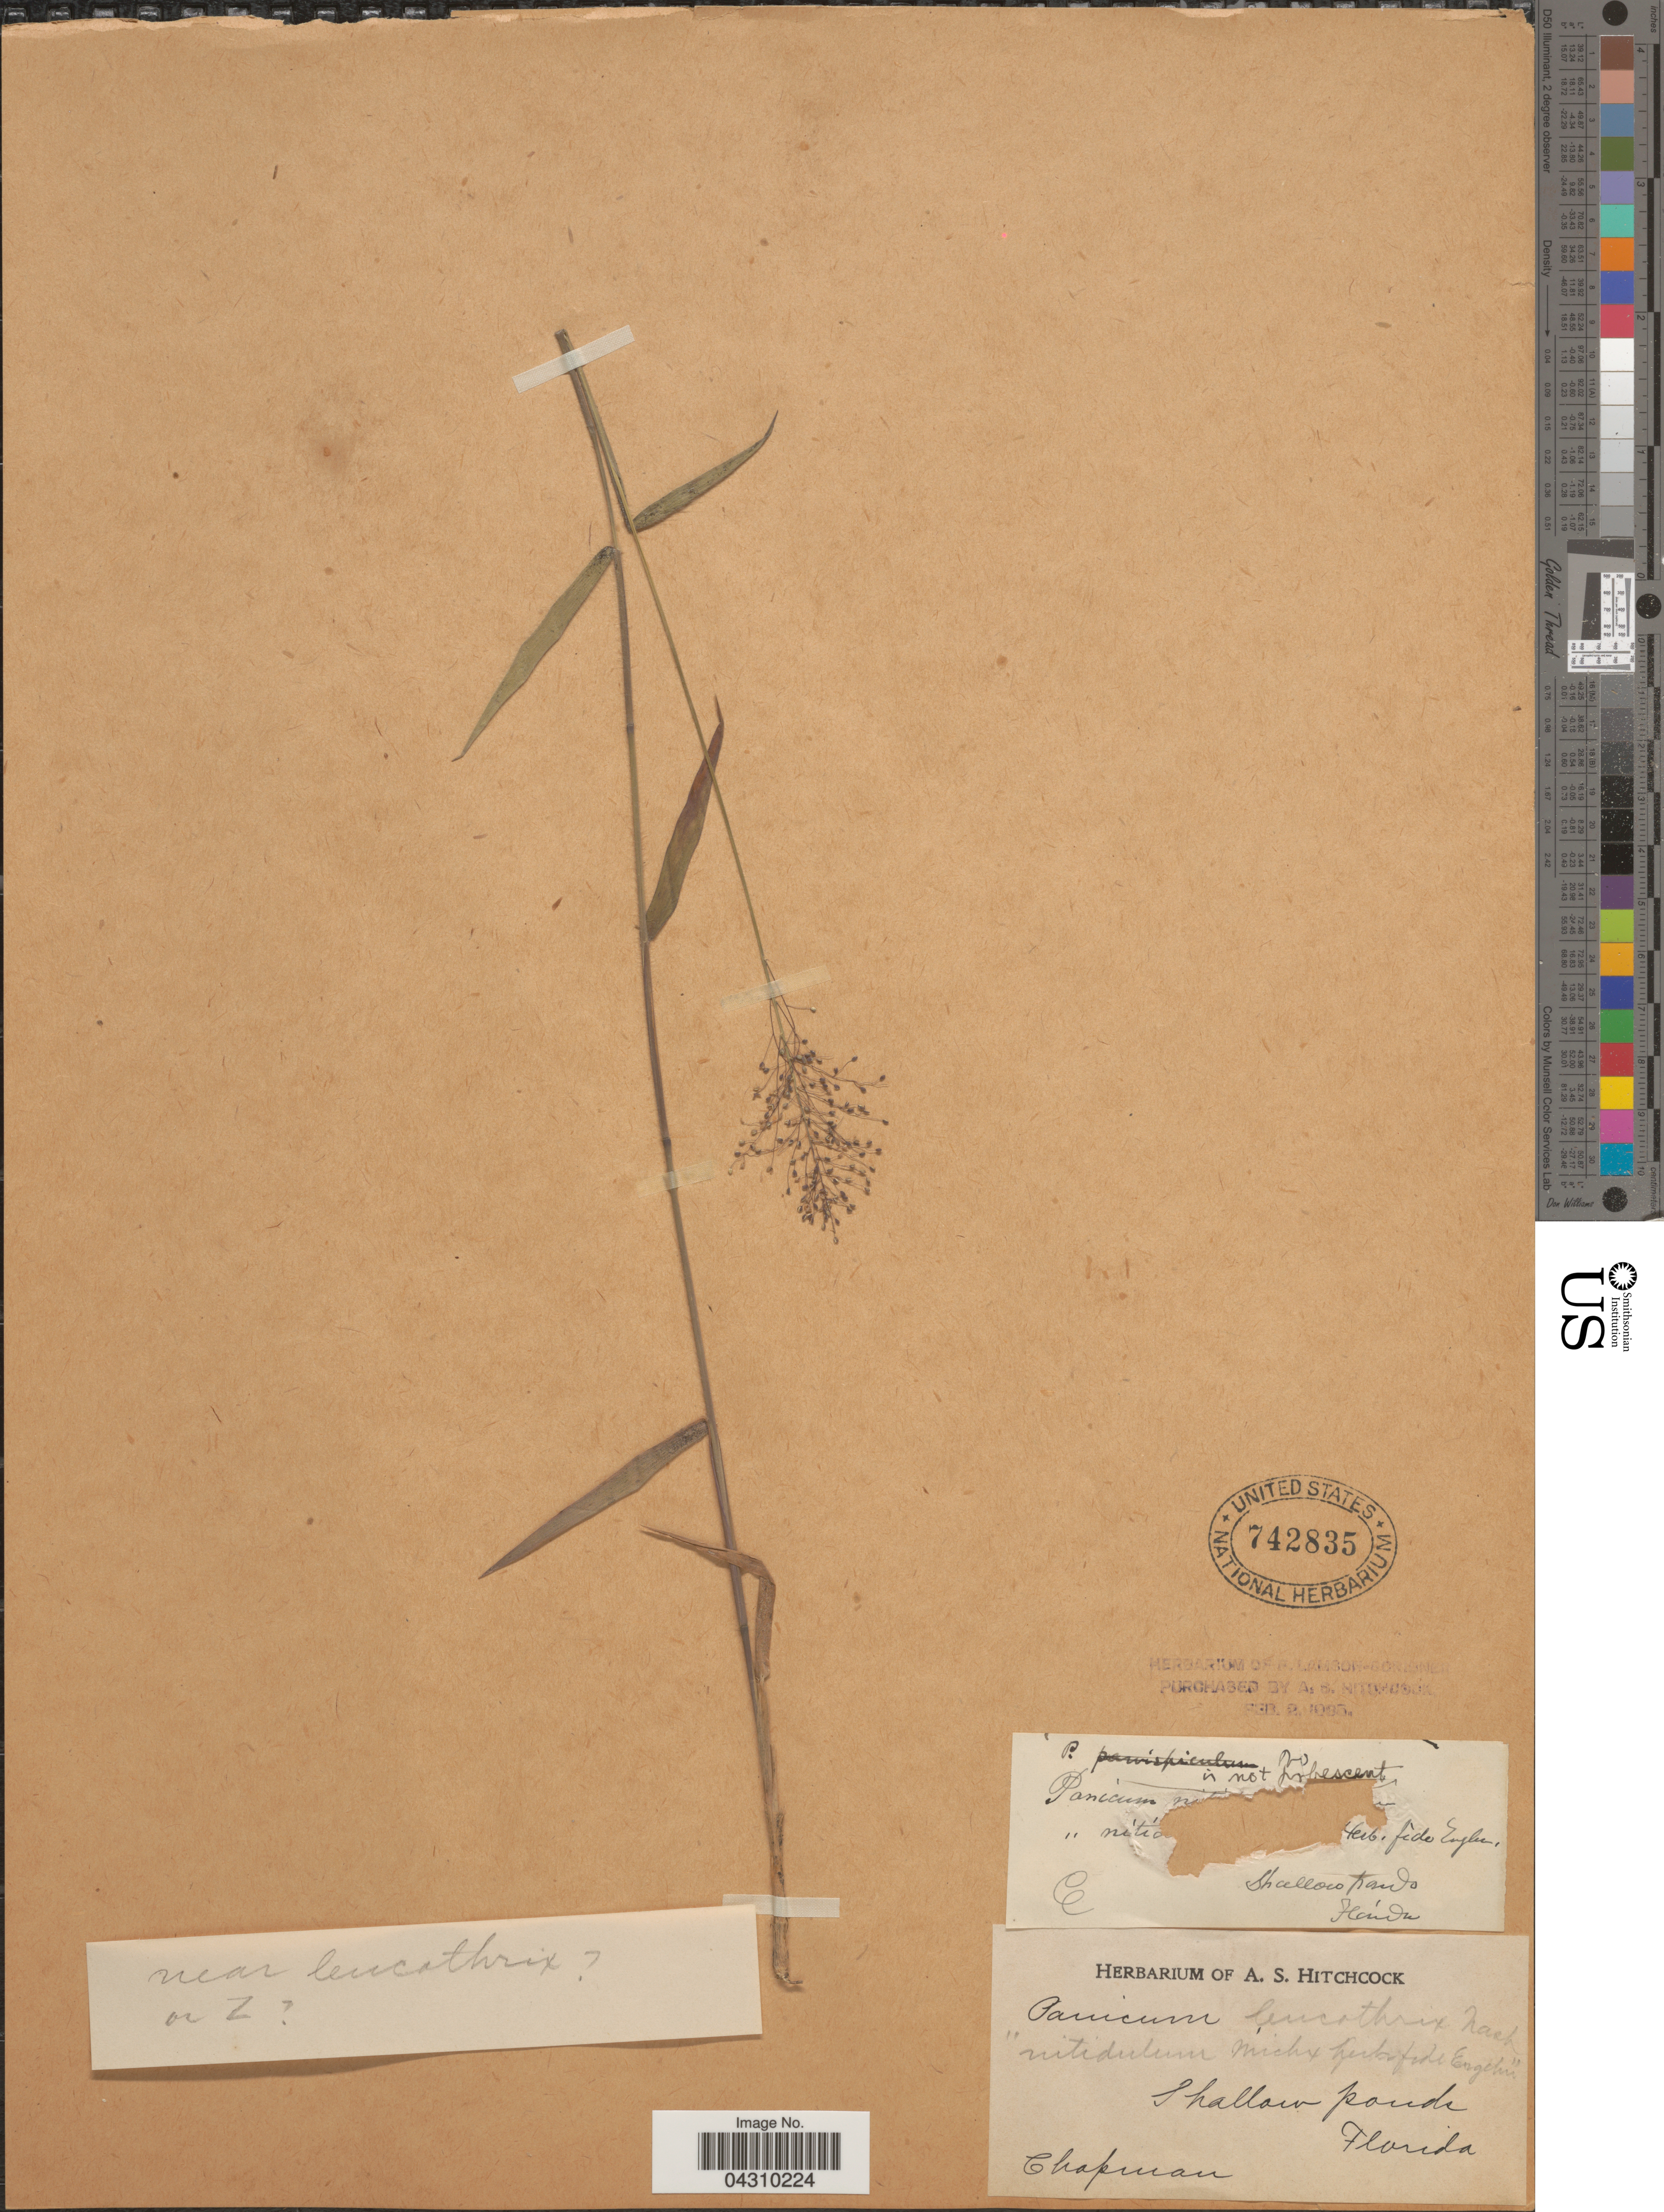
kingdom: Plantae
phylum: Tracheophyta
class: Liliopsida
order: Poales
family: Poaceae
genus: Dichanthelium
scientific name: Dichanthelium acuminatum var. acuminatum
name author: (Sw.) Gould & C.A. Clark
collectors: A. Chapman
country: United States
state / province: Florida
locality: Shallow ponds.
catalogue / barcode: US 742835